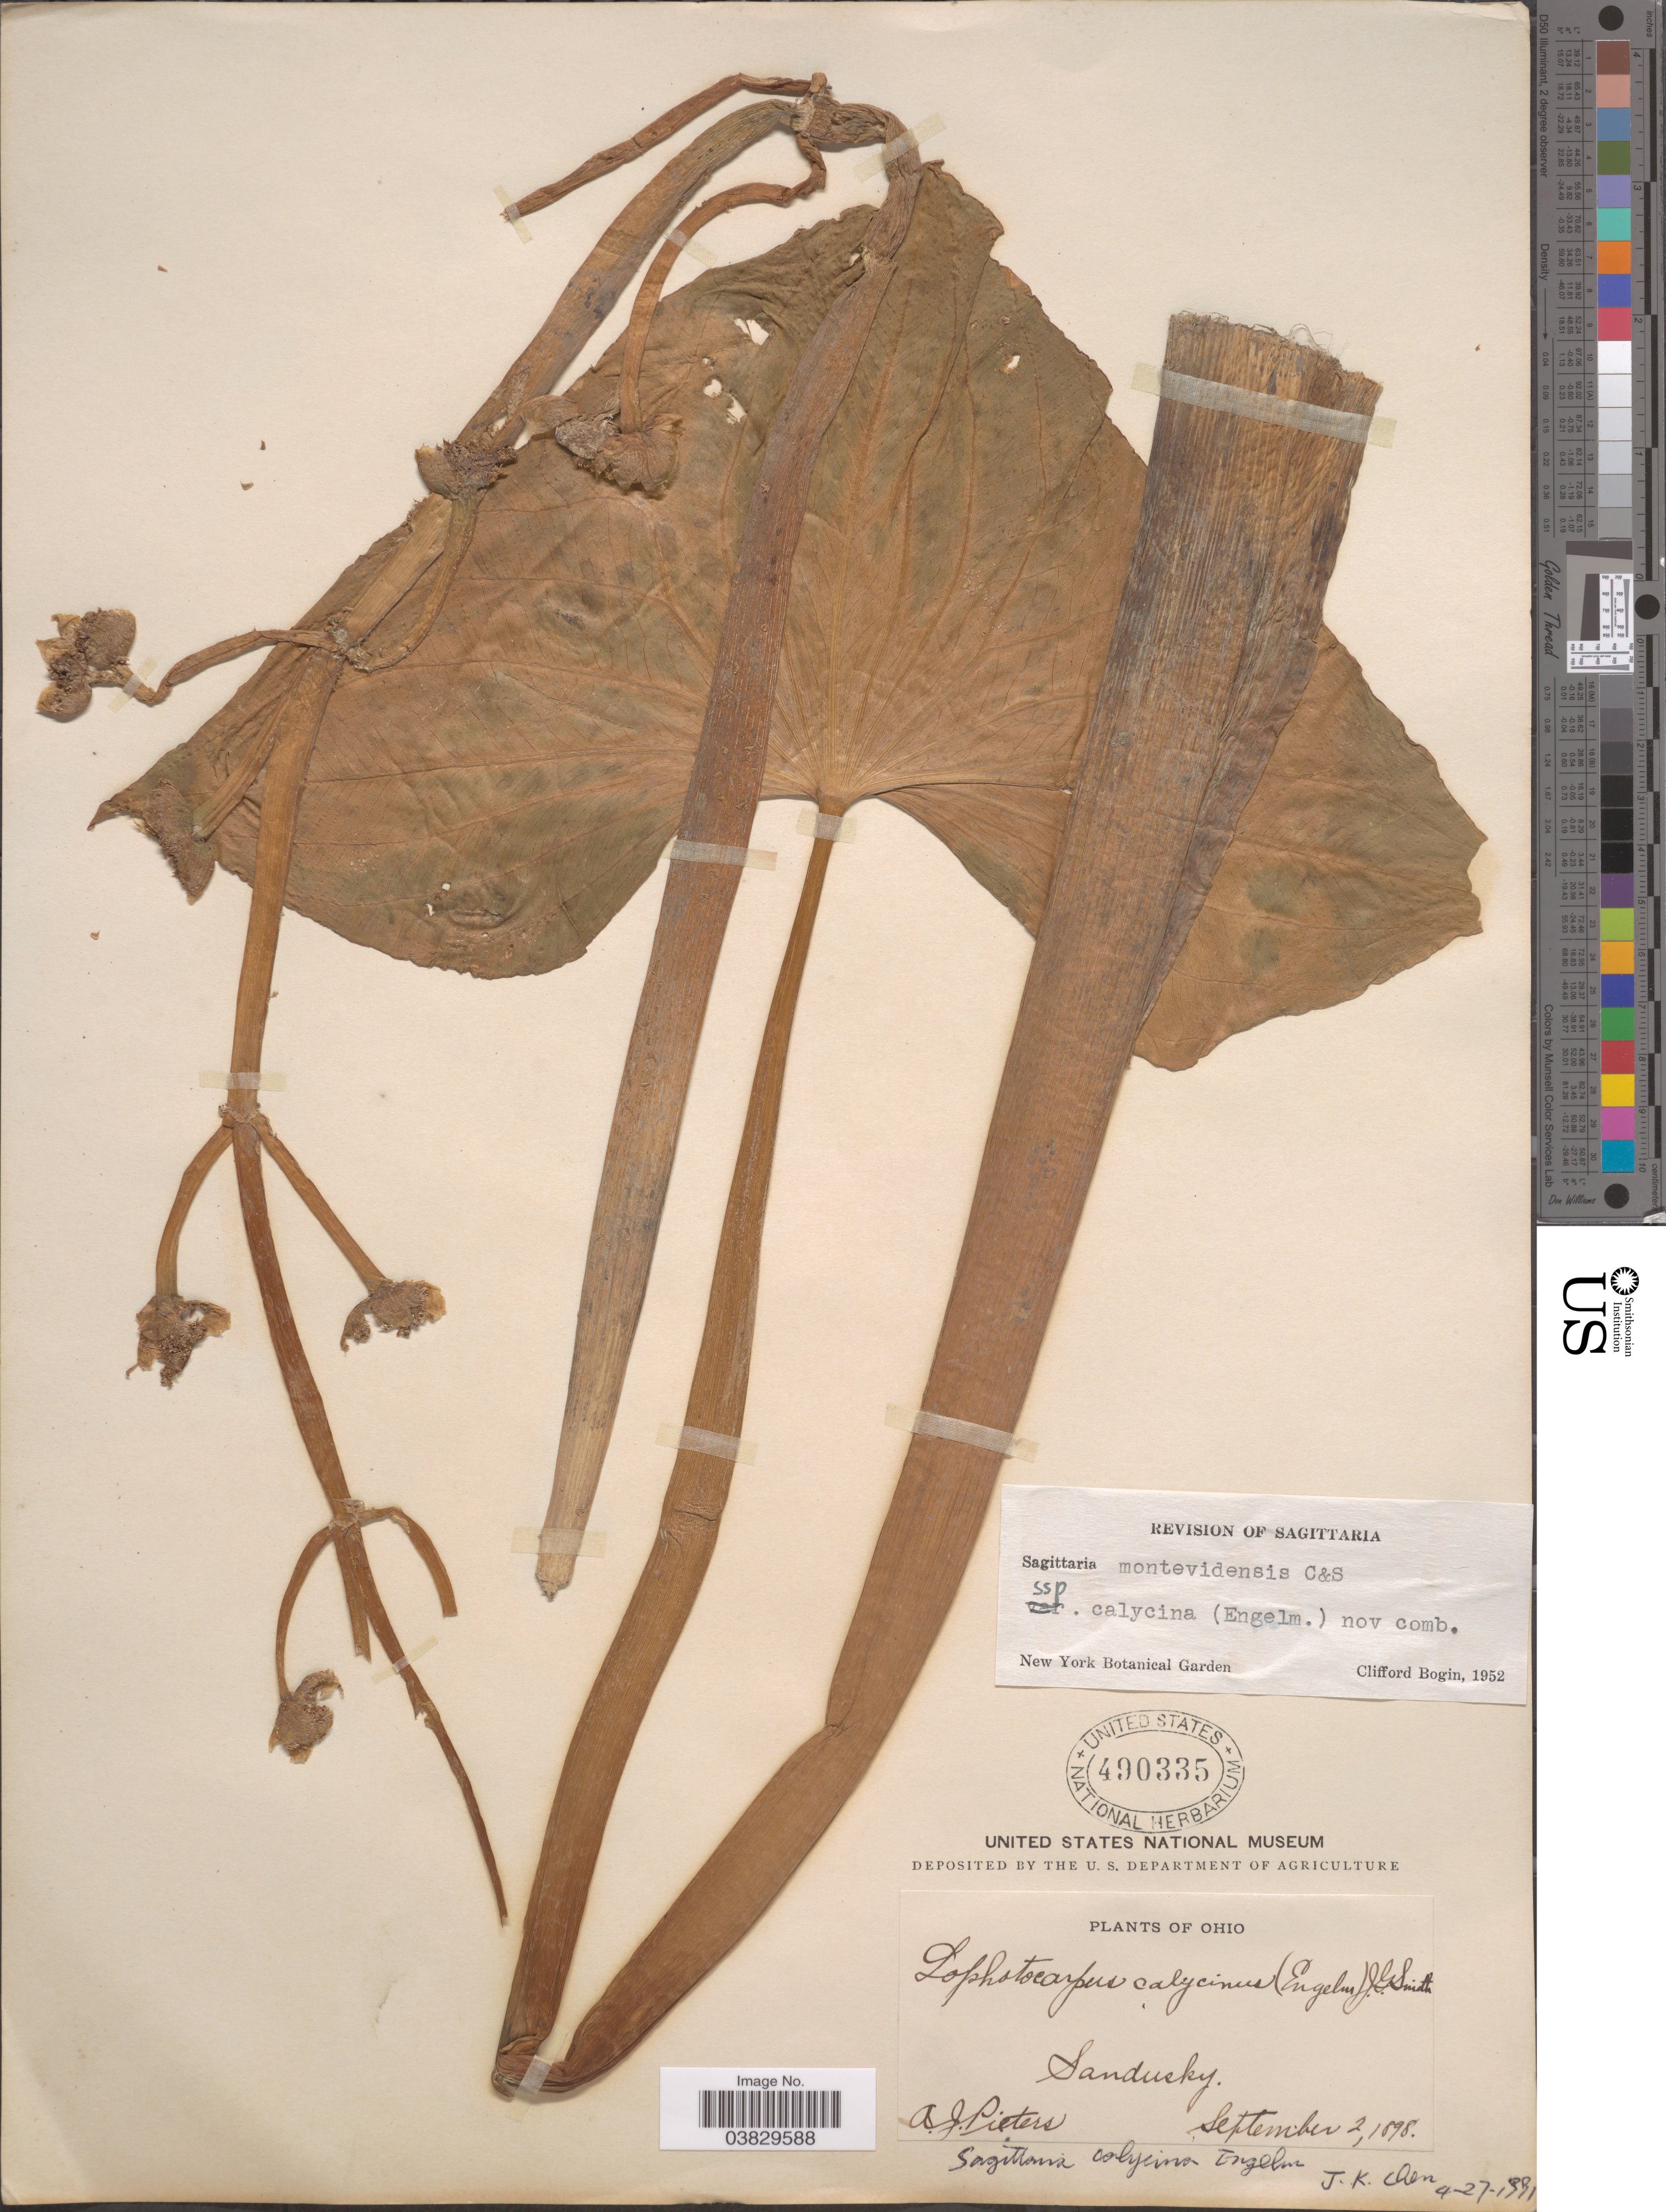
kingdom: Plantae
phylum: Tracheophyta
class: Liliopsida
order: Alismatales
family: Alismataceae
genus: Sagittaria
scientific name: Sagittaria calycina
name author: Engelm.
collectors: A. Pieters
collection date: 1898-09-02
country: United States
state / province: Ohio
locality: Sandusky.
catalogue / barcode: US 490335